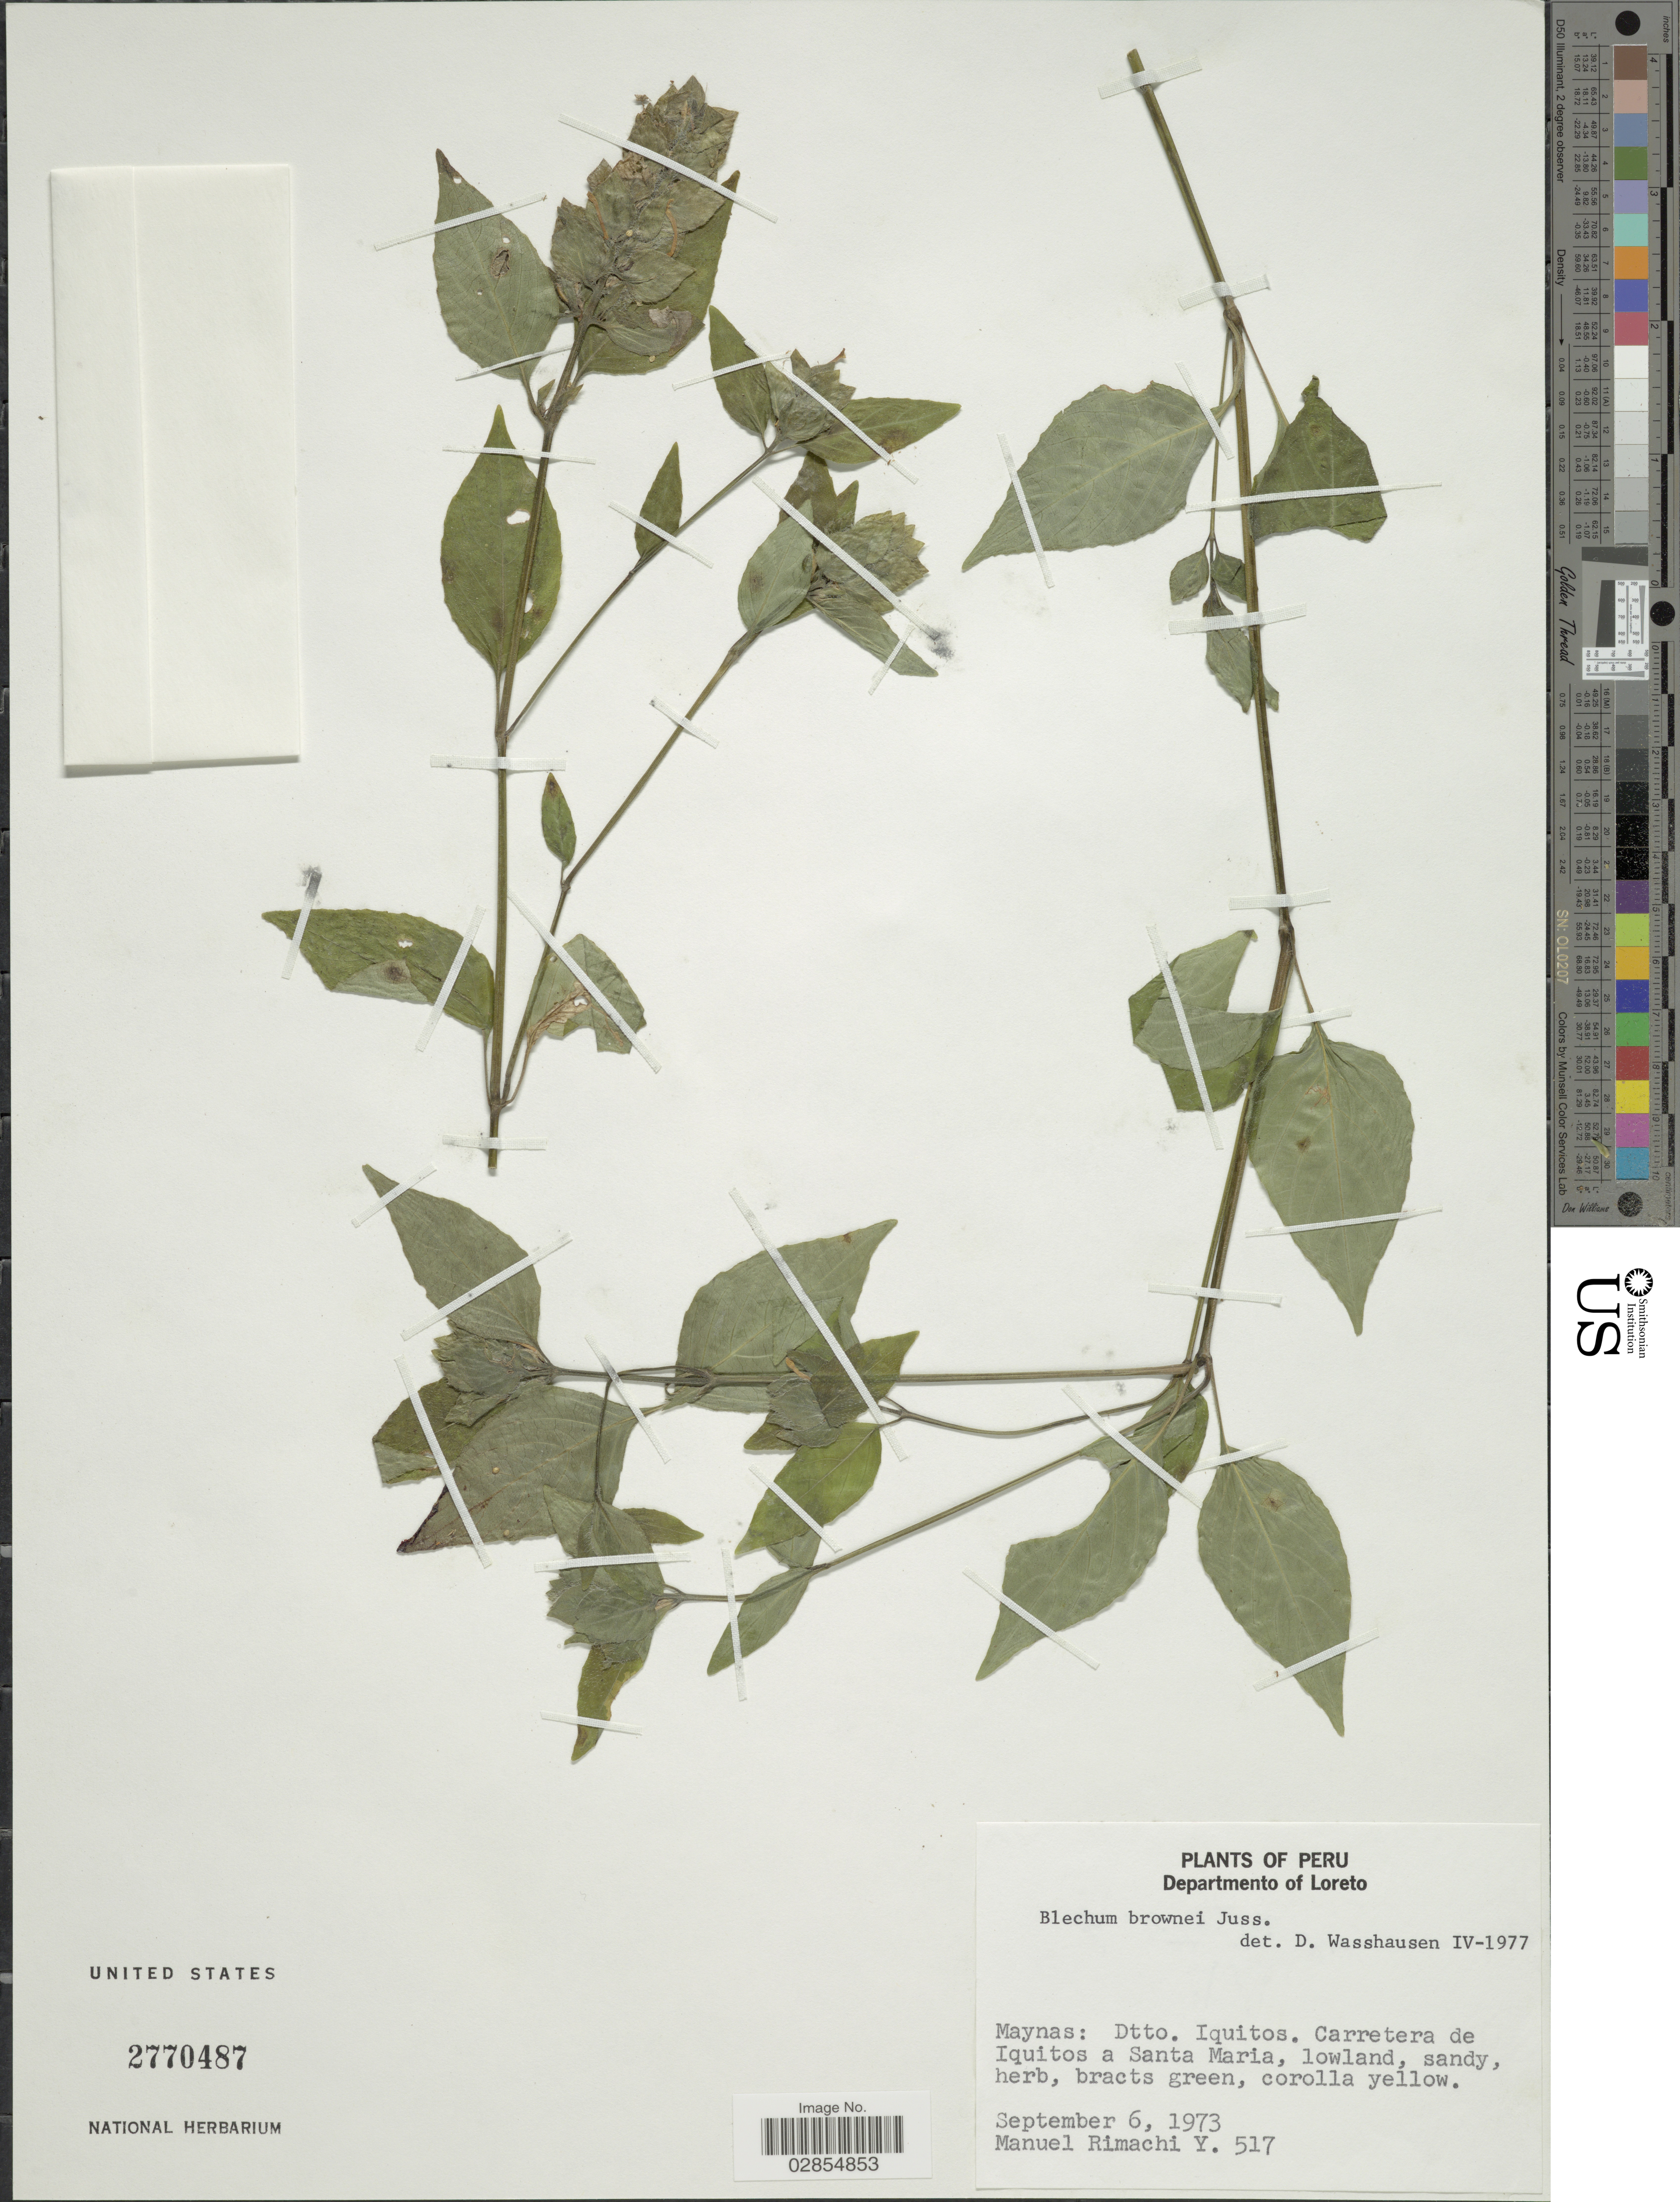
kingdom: Plantae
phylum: Tracheophyta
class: Magnoliopsida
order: Lamiales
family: Acanthaceae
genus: Blechum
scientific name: Blechum brownei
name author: Juss.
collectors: M. Rimachi Y.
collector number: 517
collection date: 1973-09-06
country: Peru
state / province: Loreto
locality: Departmento of Loreto. Maynas: Dtto. Iquitos. Carretera de Iquitos a Santa Maria.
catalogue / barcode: US 2770487